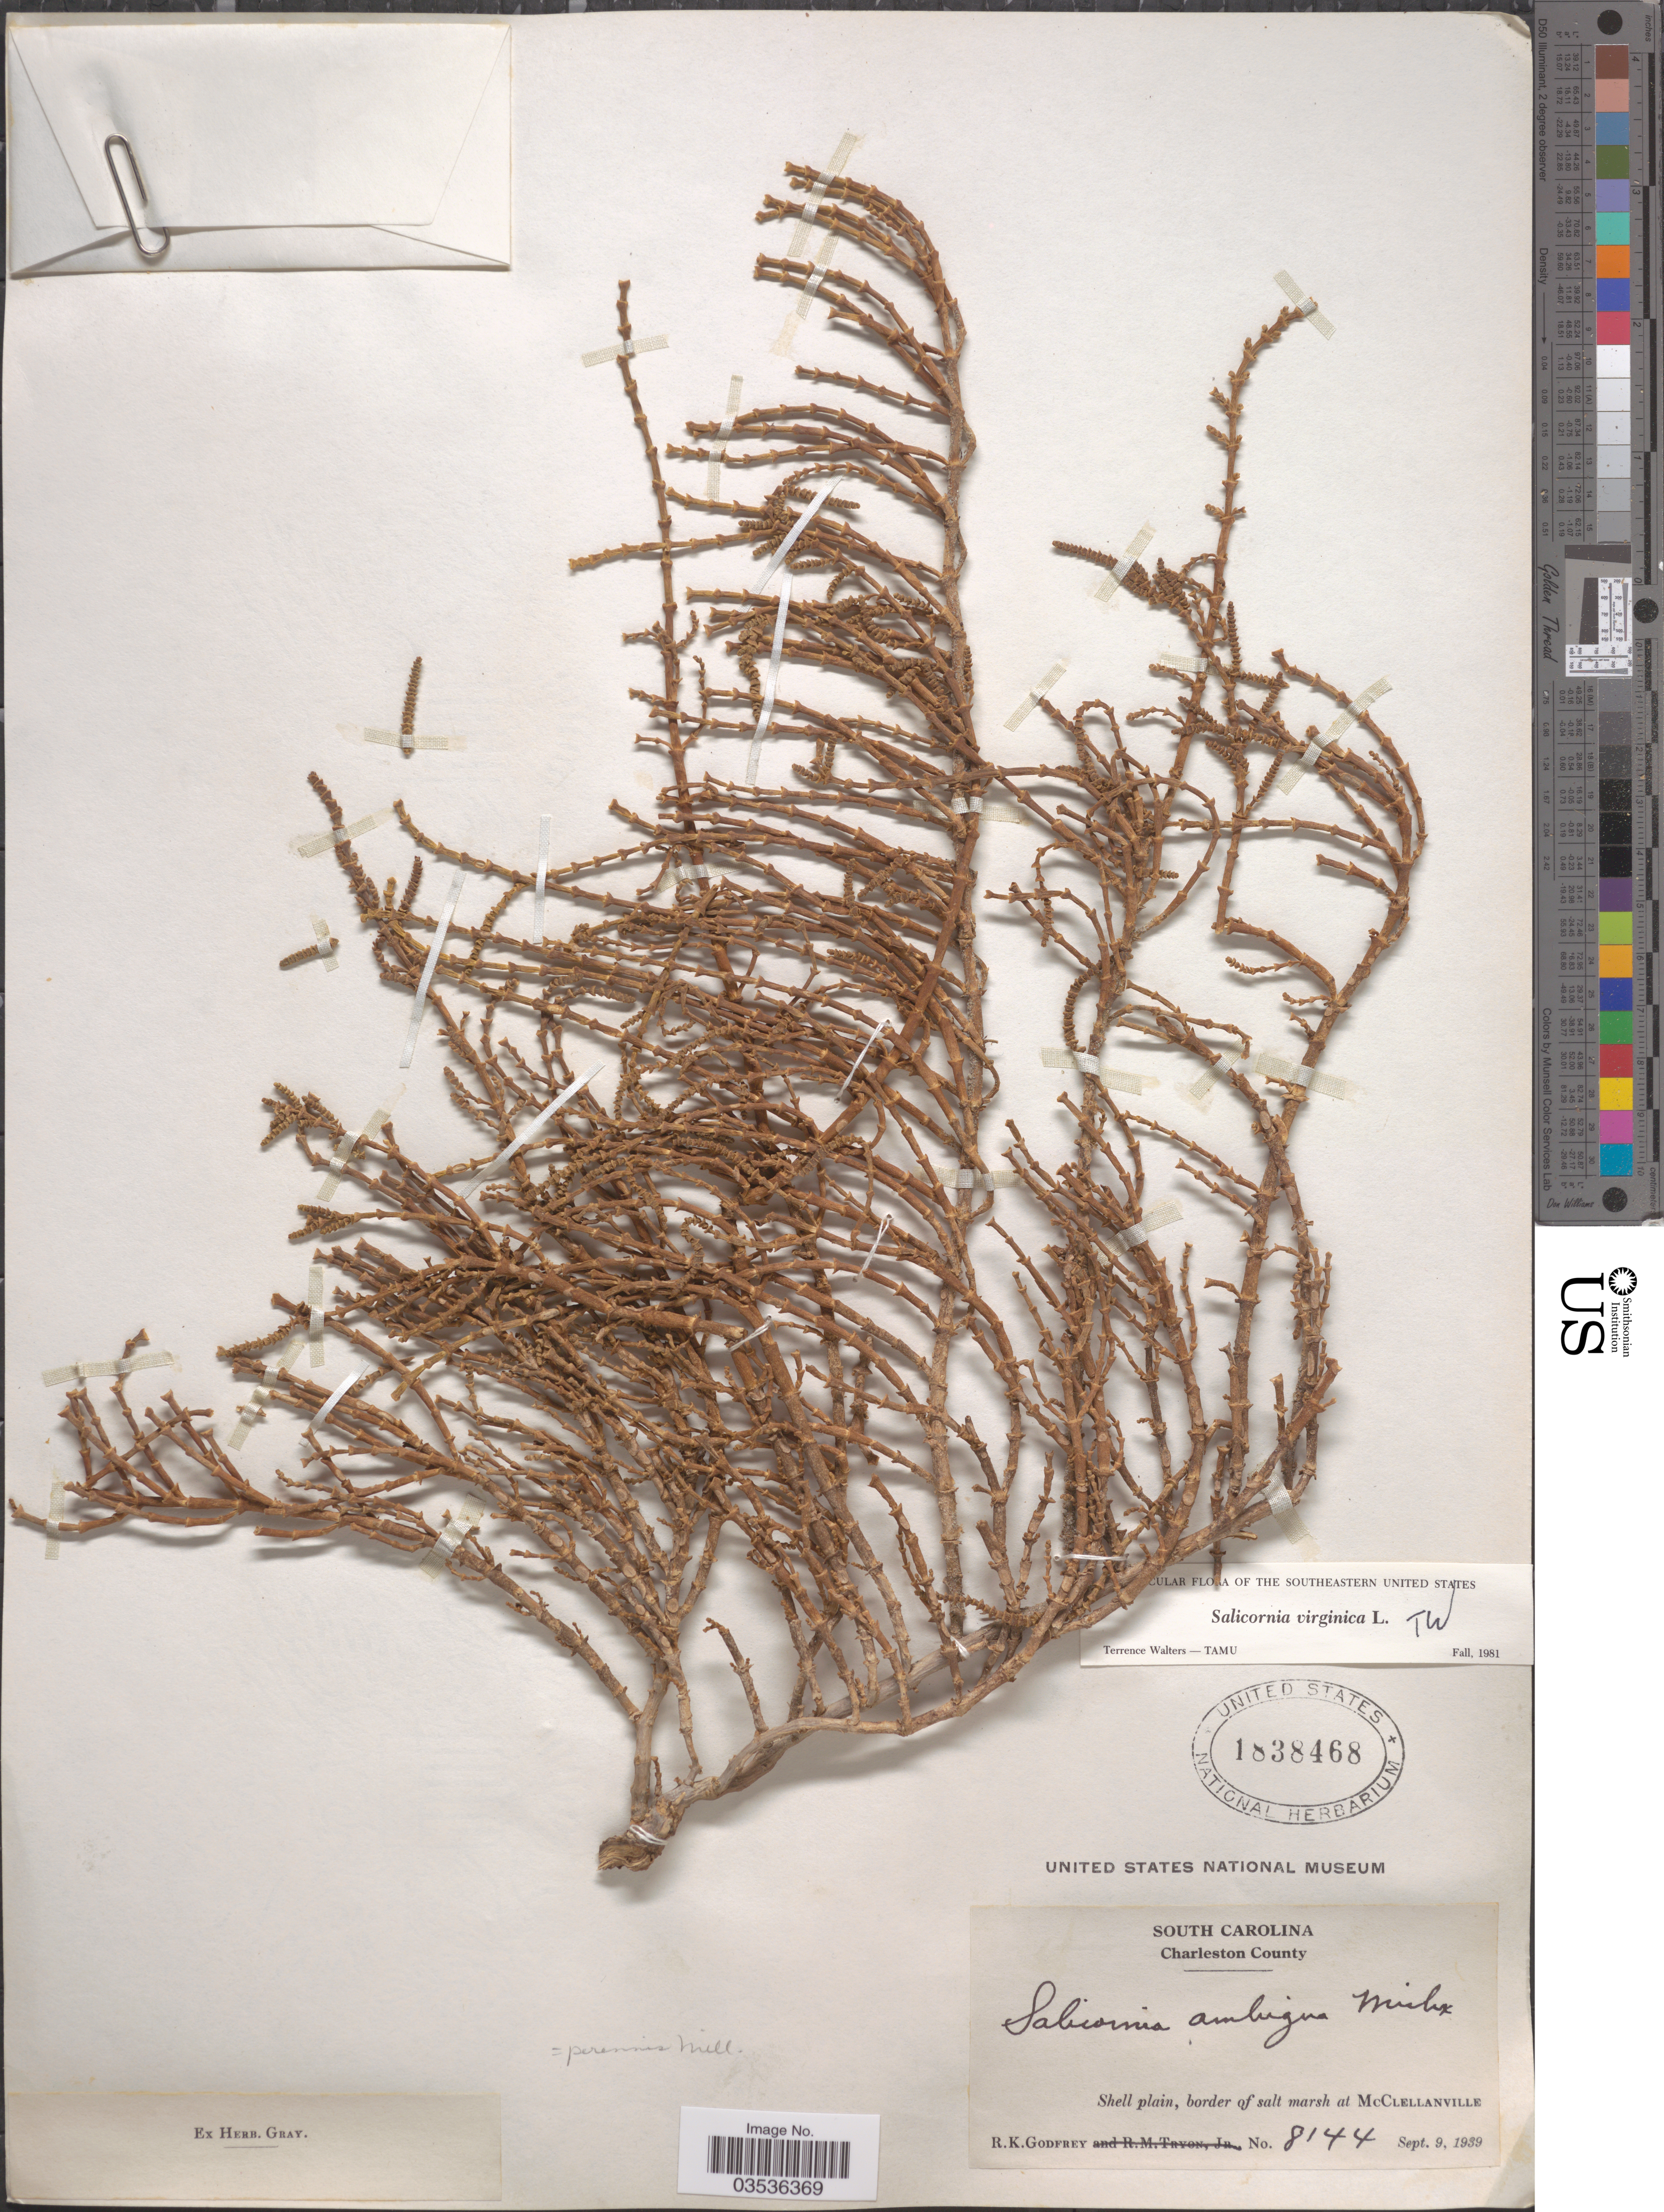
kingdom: Plantae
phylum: Tracheophyta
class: Magnoliopsida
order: Caryophyllales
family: Amaranthaceae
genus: Salicornia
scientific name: Salicornia ambigua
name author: Michx.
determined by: Strong, Mark T., (BOT), Smithsonian Institution - National Museum of Natural History (UNITED STATES)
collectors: R. K. Godfrey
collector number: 8144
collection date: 1939-09-09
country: United States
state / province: South Carolina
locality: Charleston County. At McClellanville.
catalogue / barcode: US 1838468